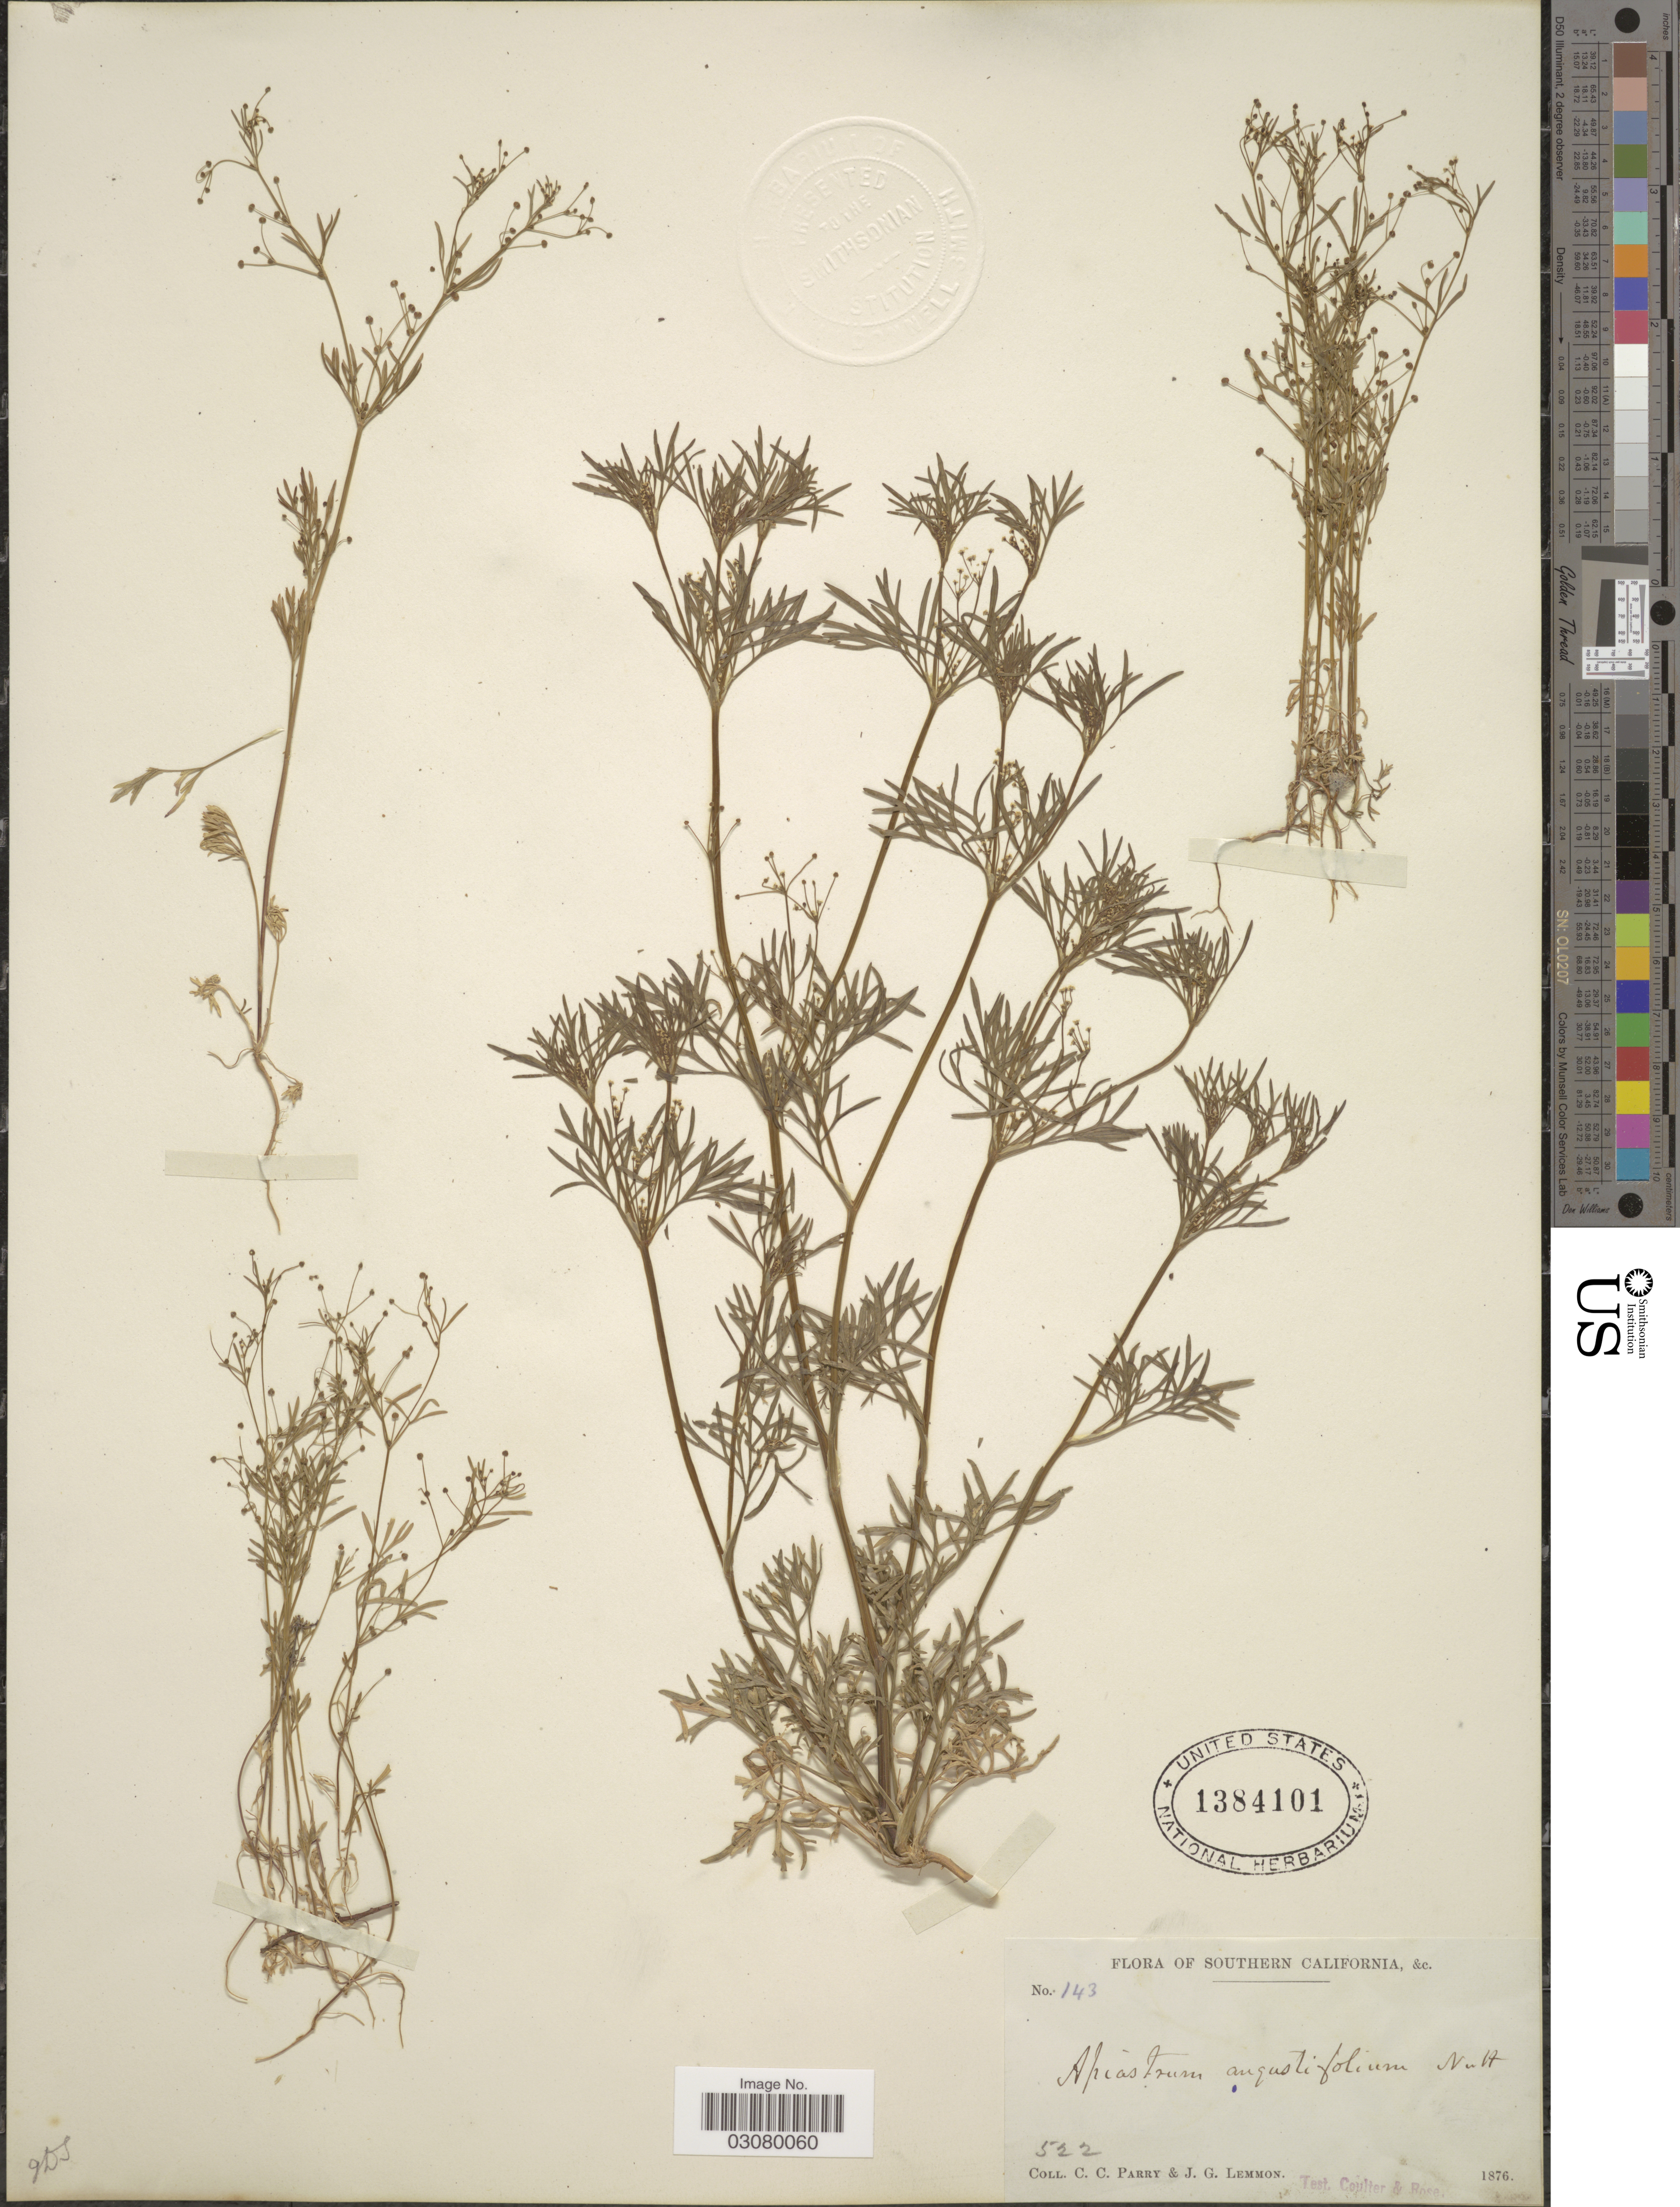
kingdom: Plantae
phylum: Tracheophyta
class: Magnoliopsida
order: Apiales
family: Apiaceae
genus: Apiastrum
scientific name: Apiastrum angustifolium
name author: Nutt.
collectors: C. C. Parry & J. Lemmon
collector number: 143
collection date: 1876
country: United States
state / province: California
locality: Southern California, &c.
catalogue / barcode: US 1384101